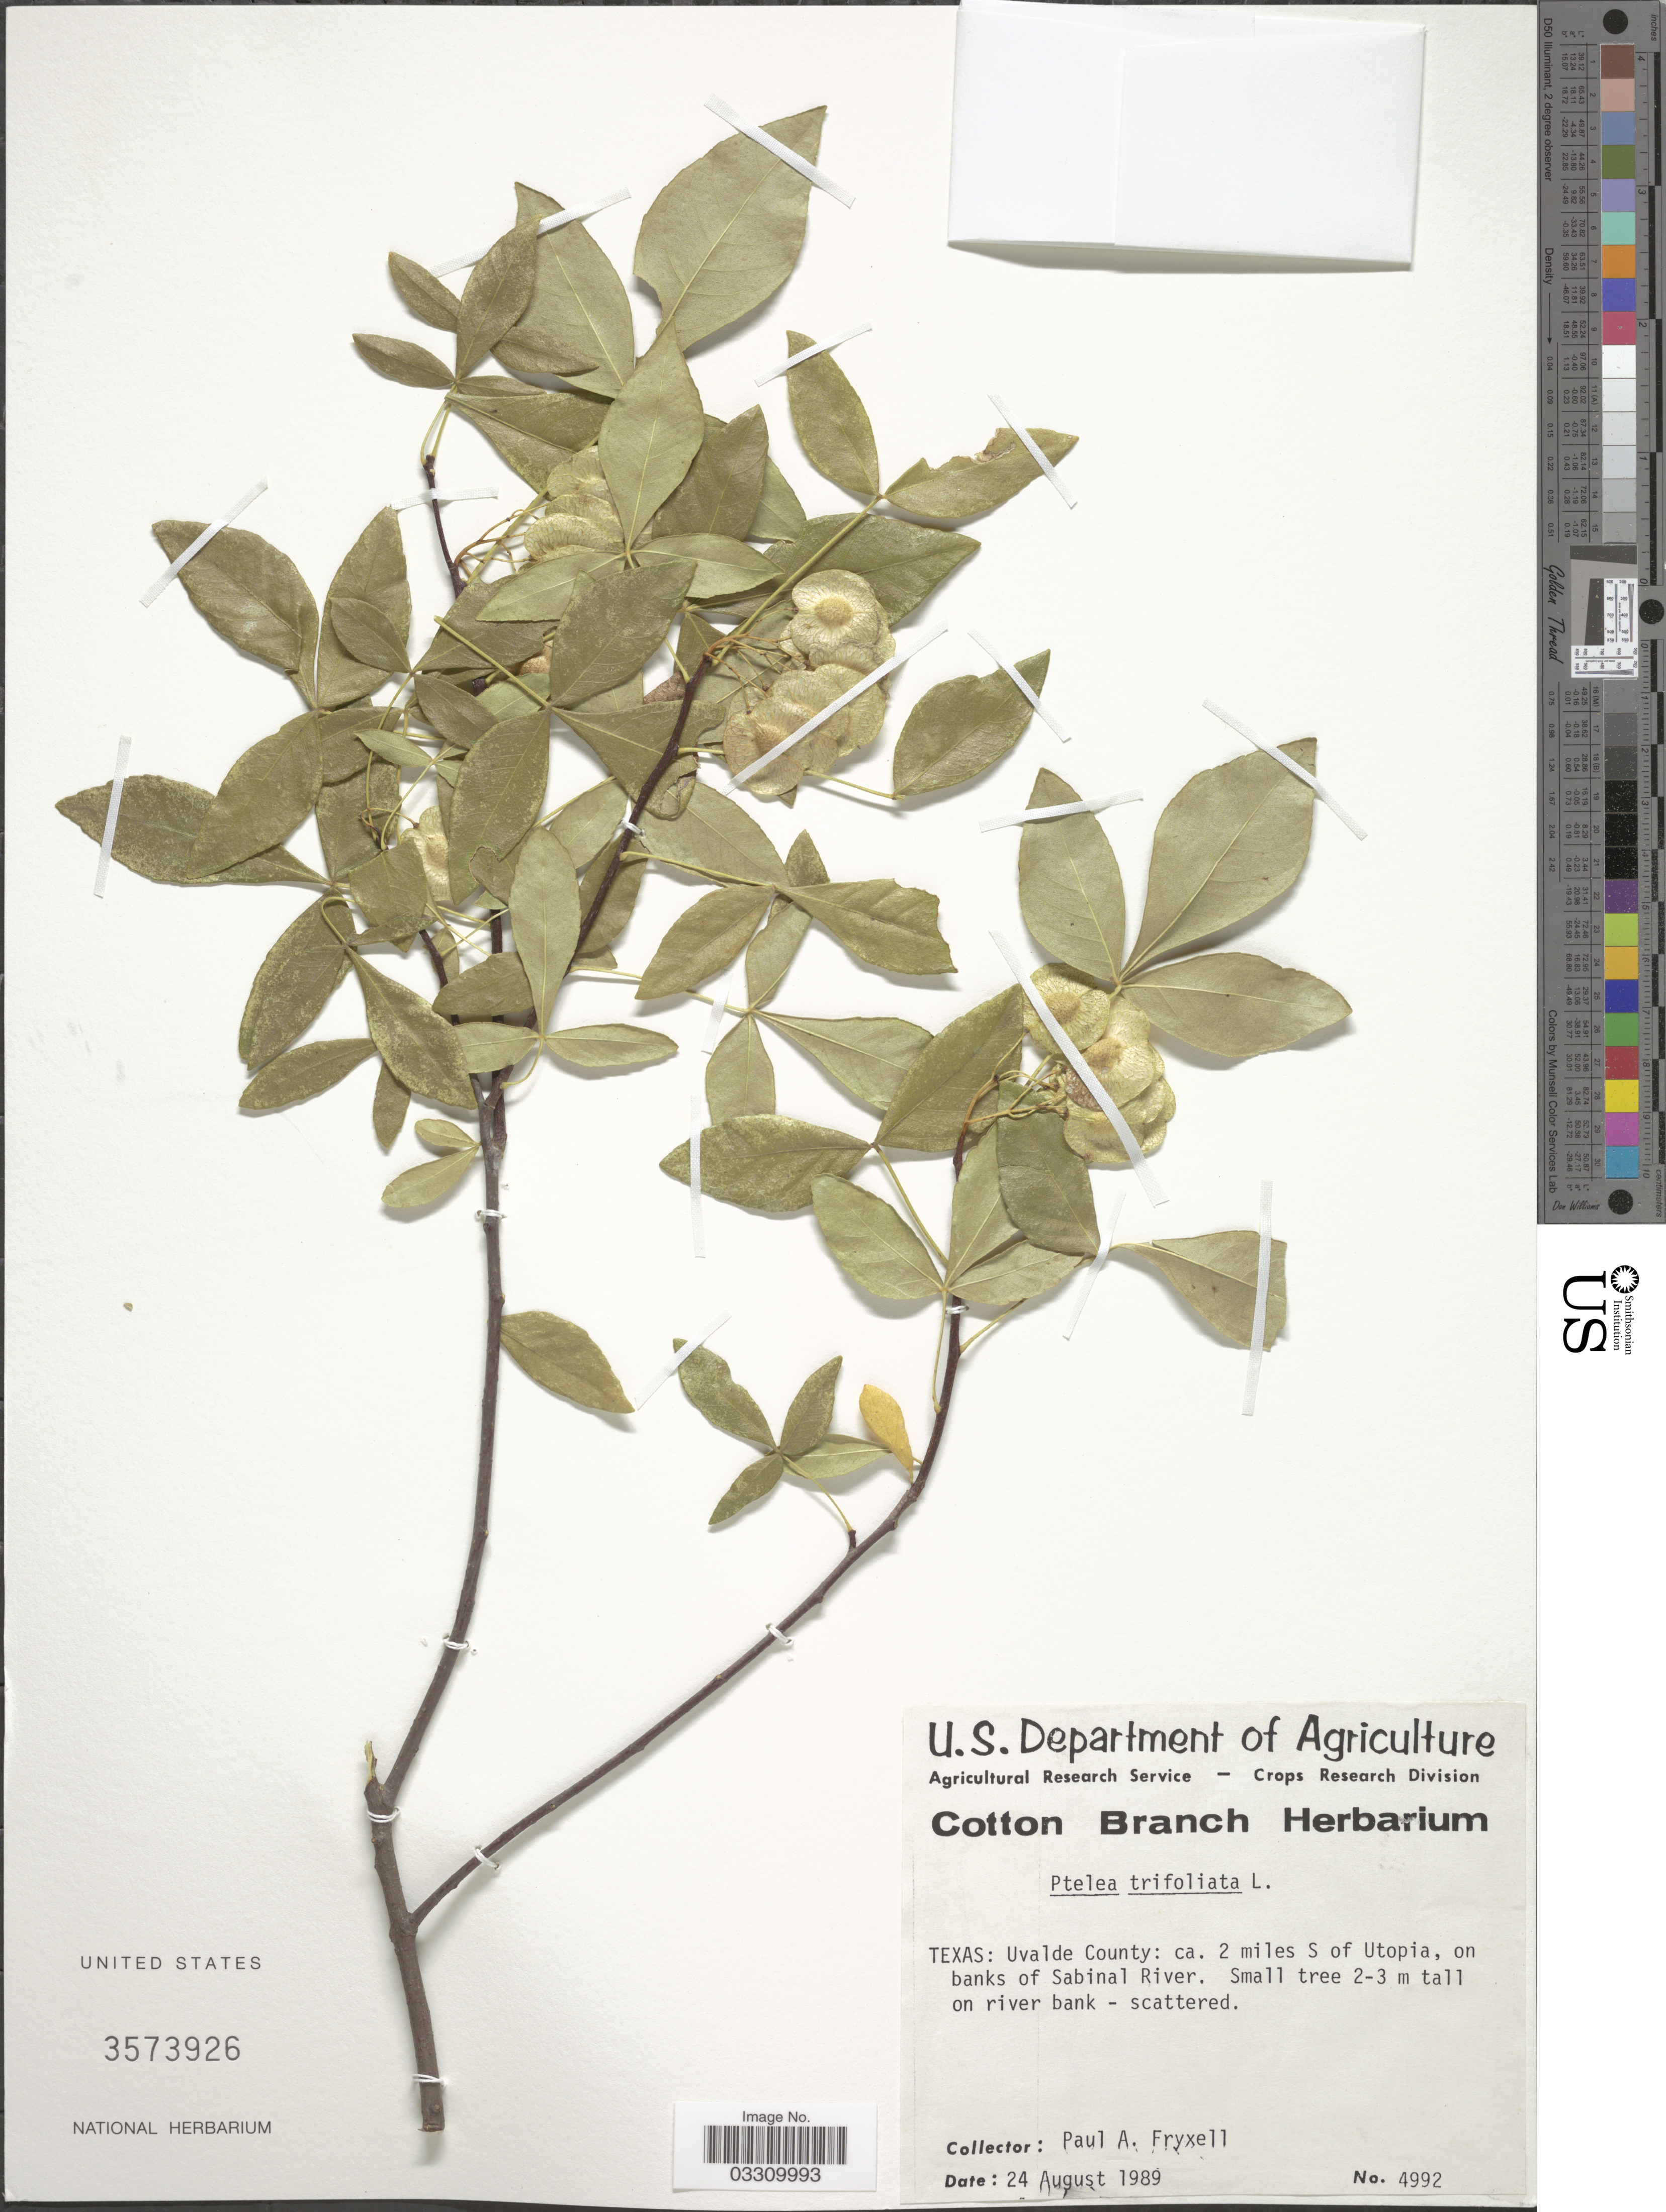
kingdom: Plantae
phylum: Tracheophyta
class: Magnoliopsida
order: Sapindales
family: Rutaceae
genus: Ptelea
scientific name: Ptelea trifoliata var. trifoliata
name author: L.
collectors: P. A. Fryxell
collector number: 4992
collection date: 1989-08-24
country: United States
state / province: Texas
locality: Uvalde County: ca. 2 miles S of Utopia, on banks of Sabinal River.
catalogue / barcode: US 3573926